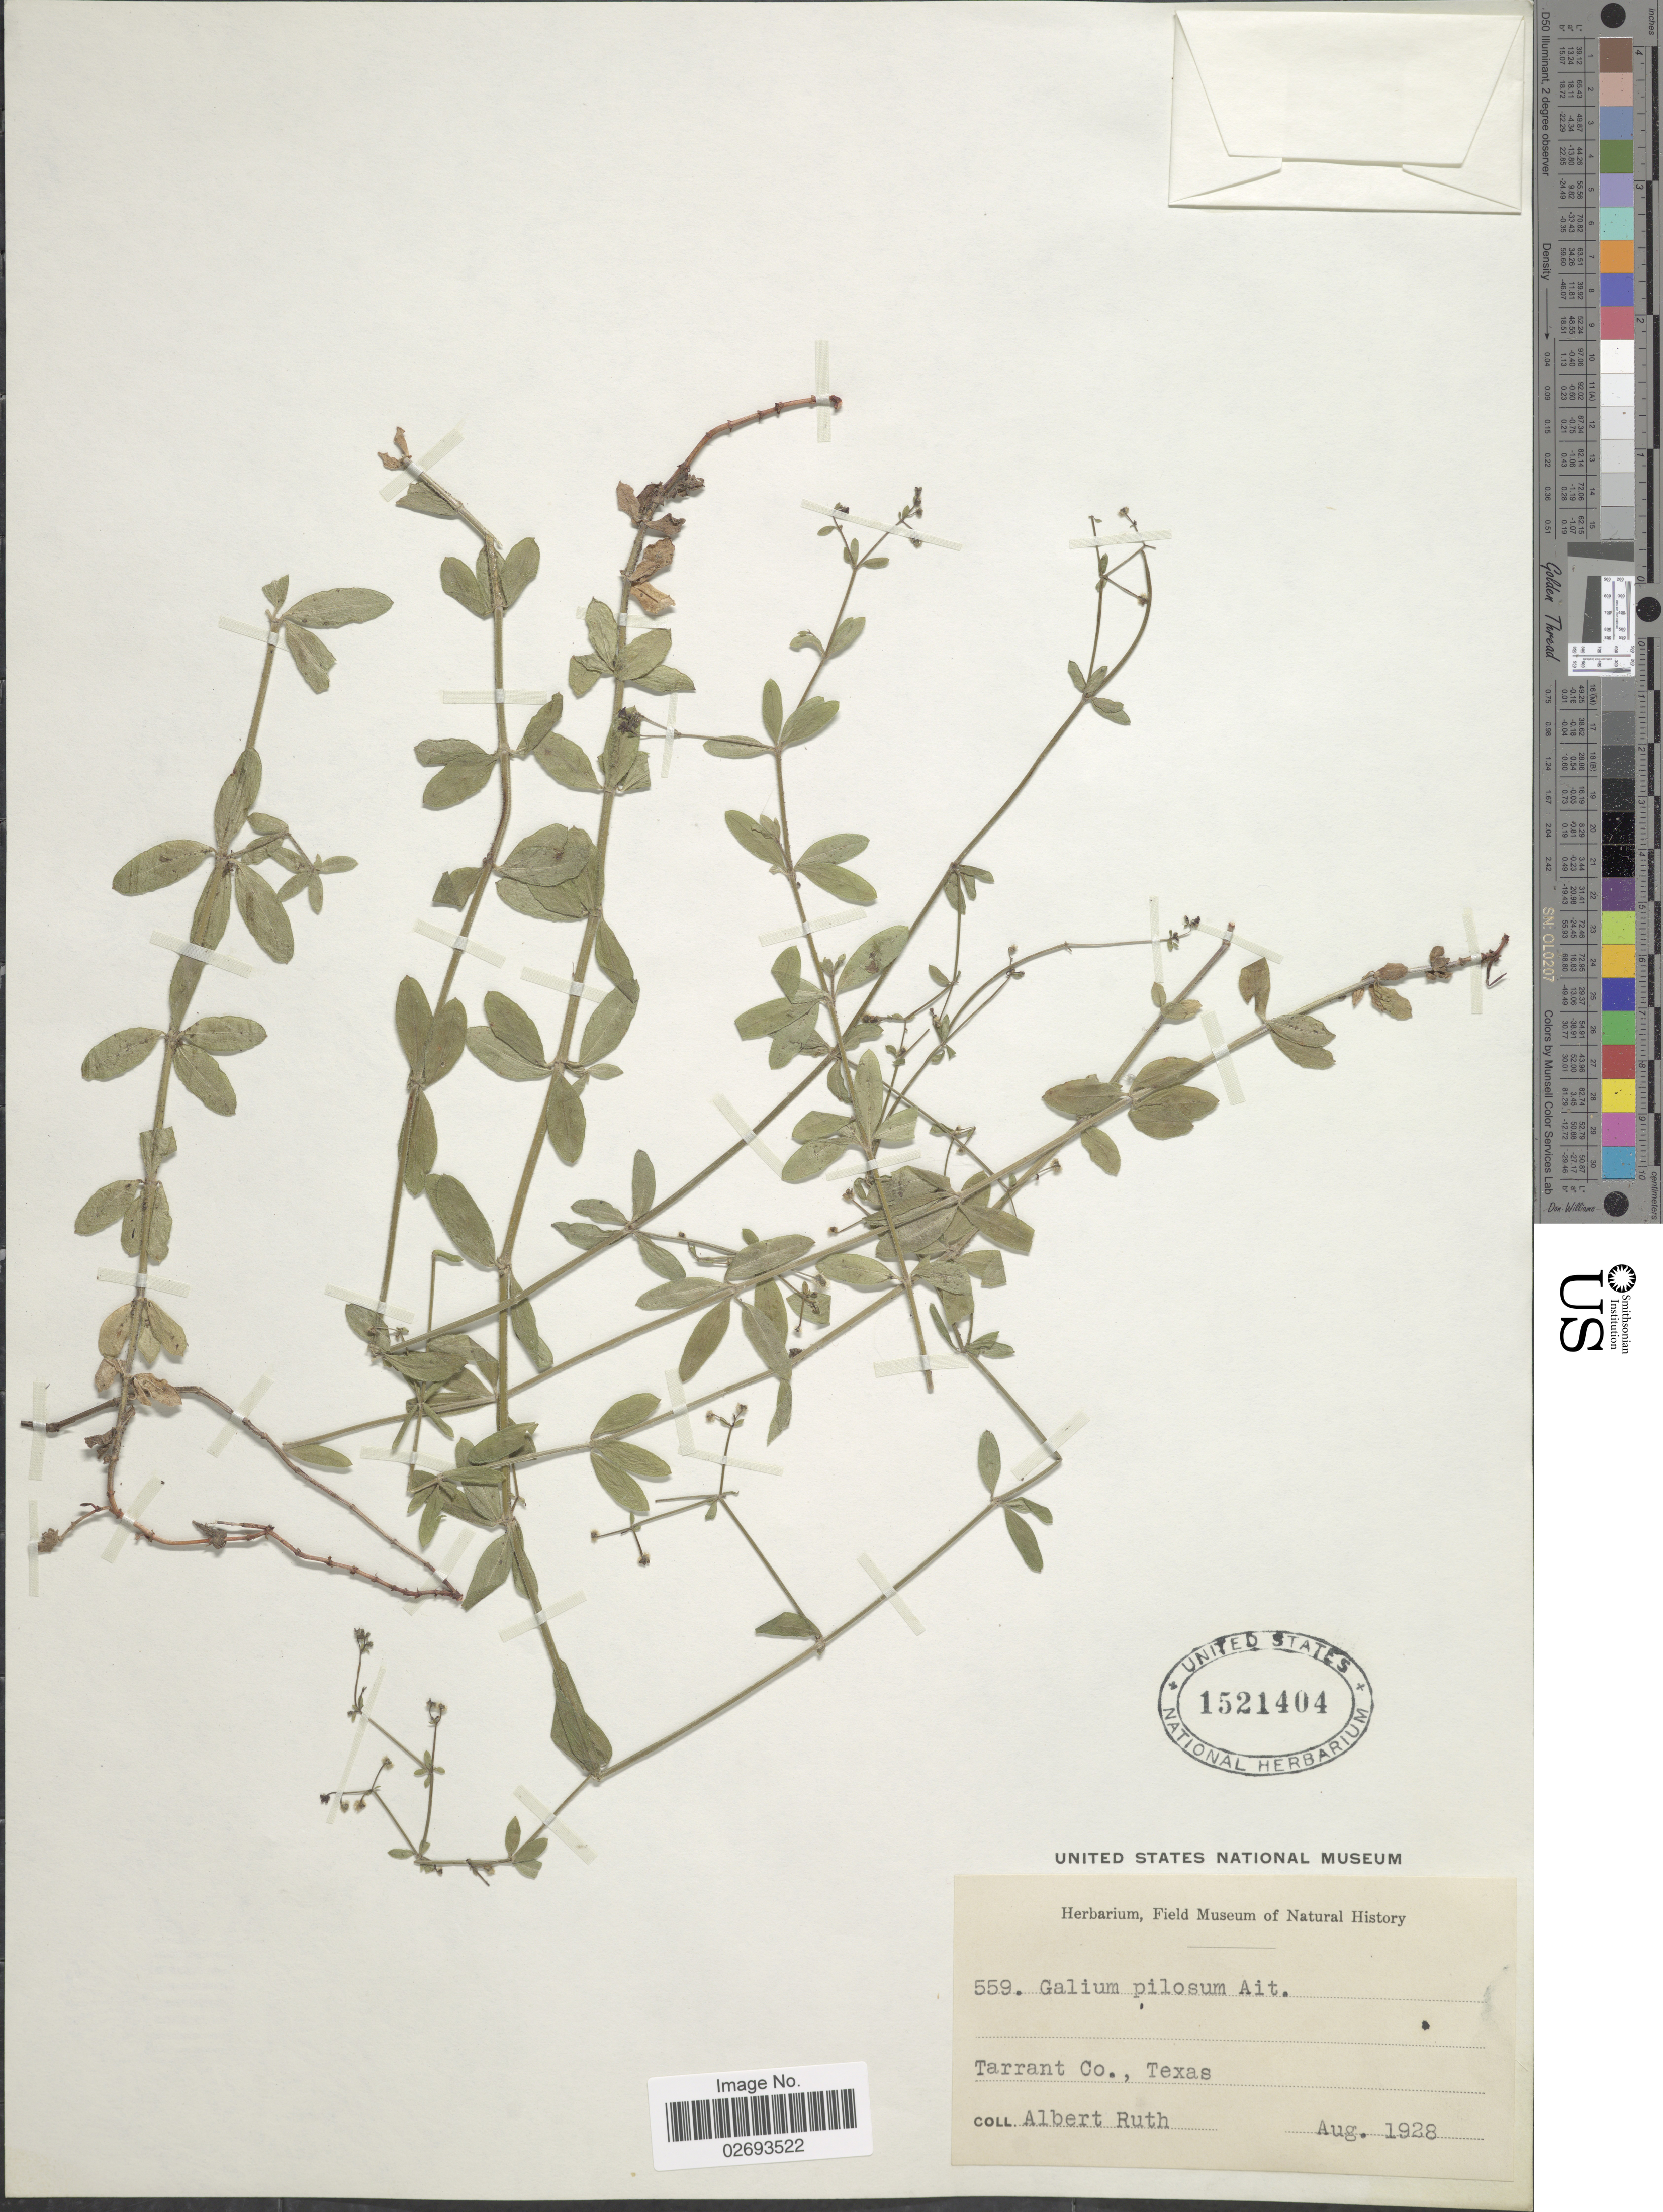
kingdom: Plantae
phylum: Tracheophyta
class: Magnoliopsida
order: Gentianales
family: Rubiaceae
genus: Galium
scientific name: Galium pilosum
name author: Aiton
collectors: A. Ruth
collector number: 559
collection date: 1928-08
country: United States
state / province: Texas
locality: Tarrant Co.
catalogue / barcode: US 1521404